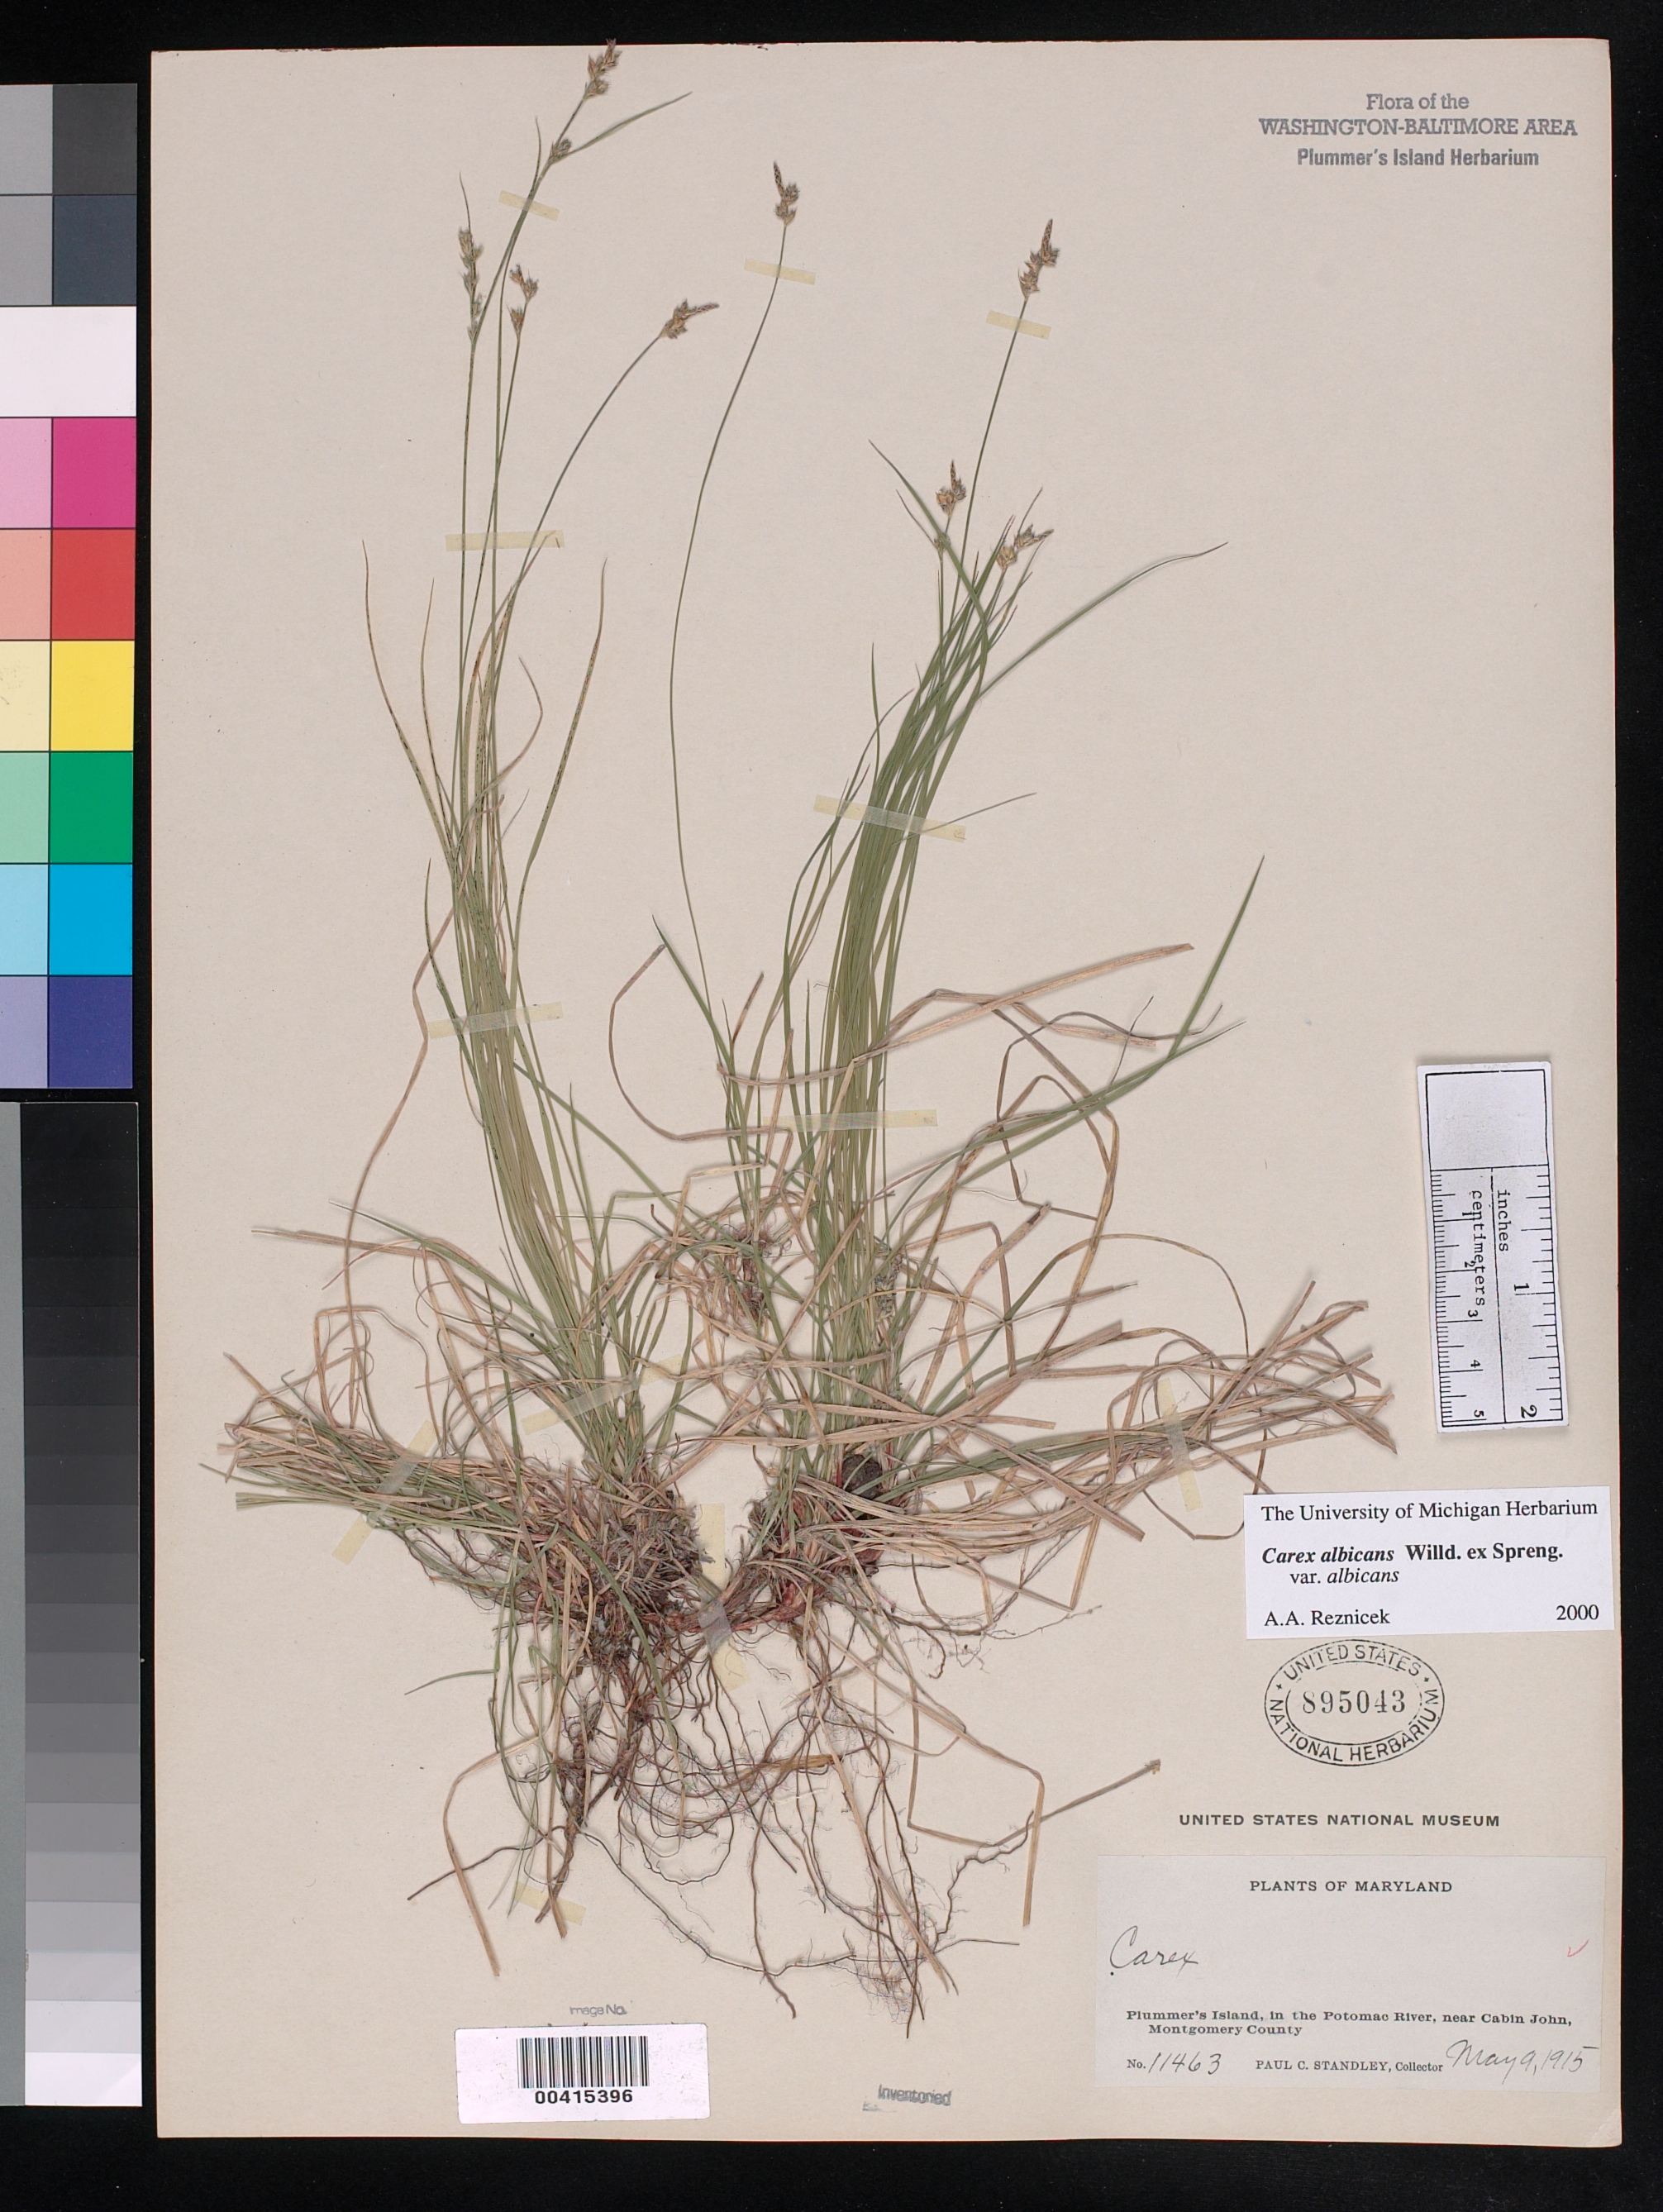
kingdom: Plantae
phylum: Tracheophyta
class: Liliopsida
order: Poales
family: Cyperaceae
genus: Carex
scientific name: Carex albicans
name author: Willd. ex Spreng.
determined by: Reznicek, A. A.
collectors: P. C. Standley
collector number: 11463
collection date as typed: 09 May 1915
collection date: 1915-05-09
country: United States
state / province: Maryland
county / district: Montgomery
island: Plummers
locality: Plummer's Island Plummers Island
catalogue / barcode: US 895043